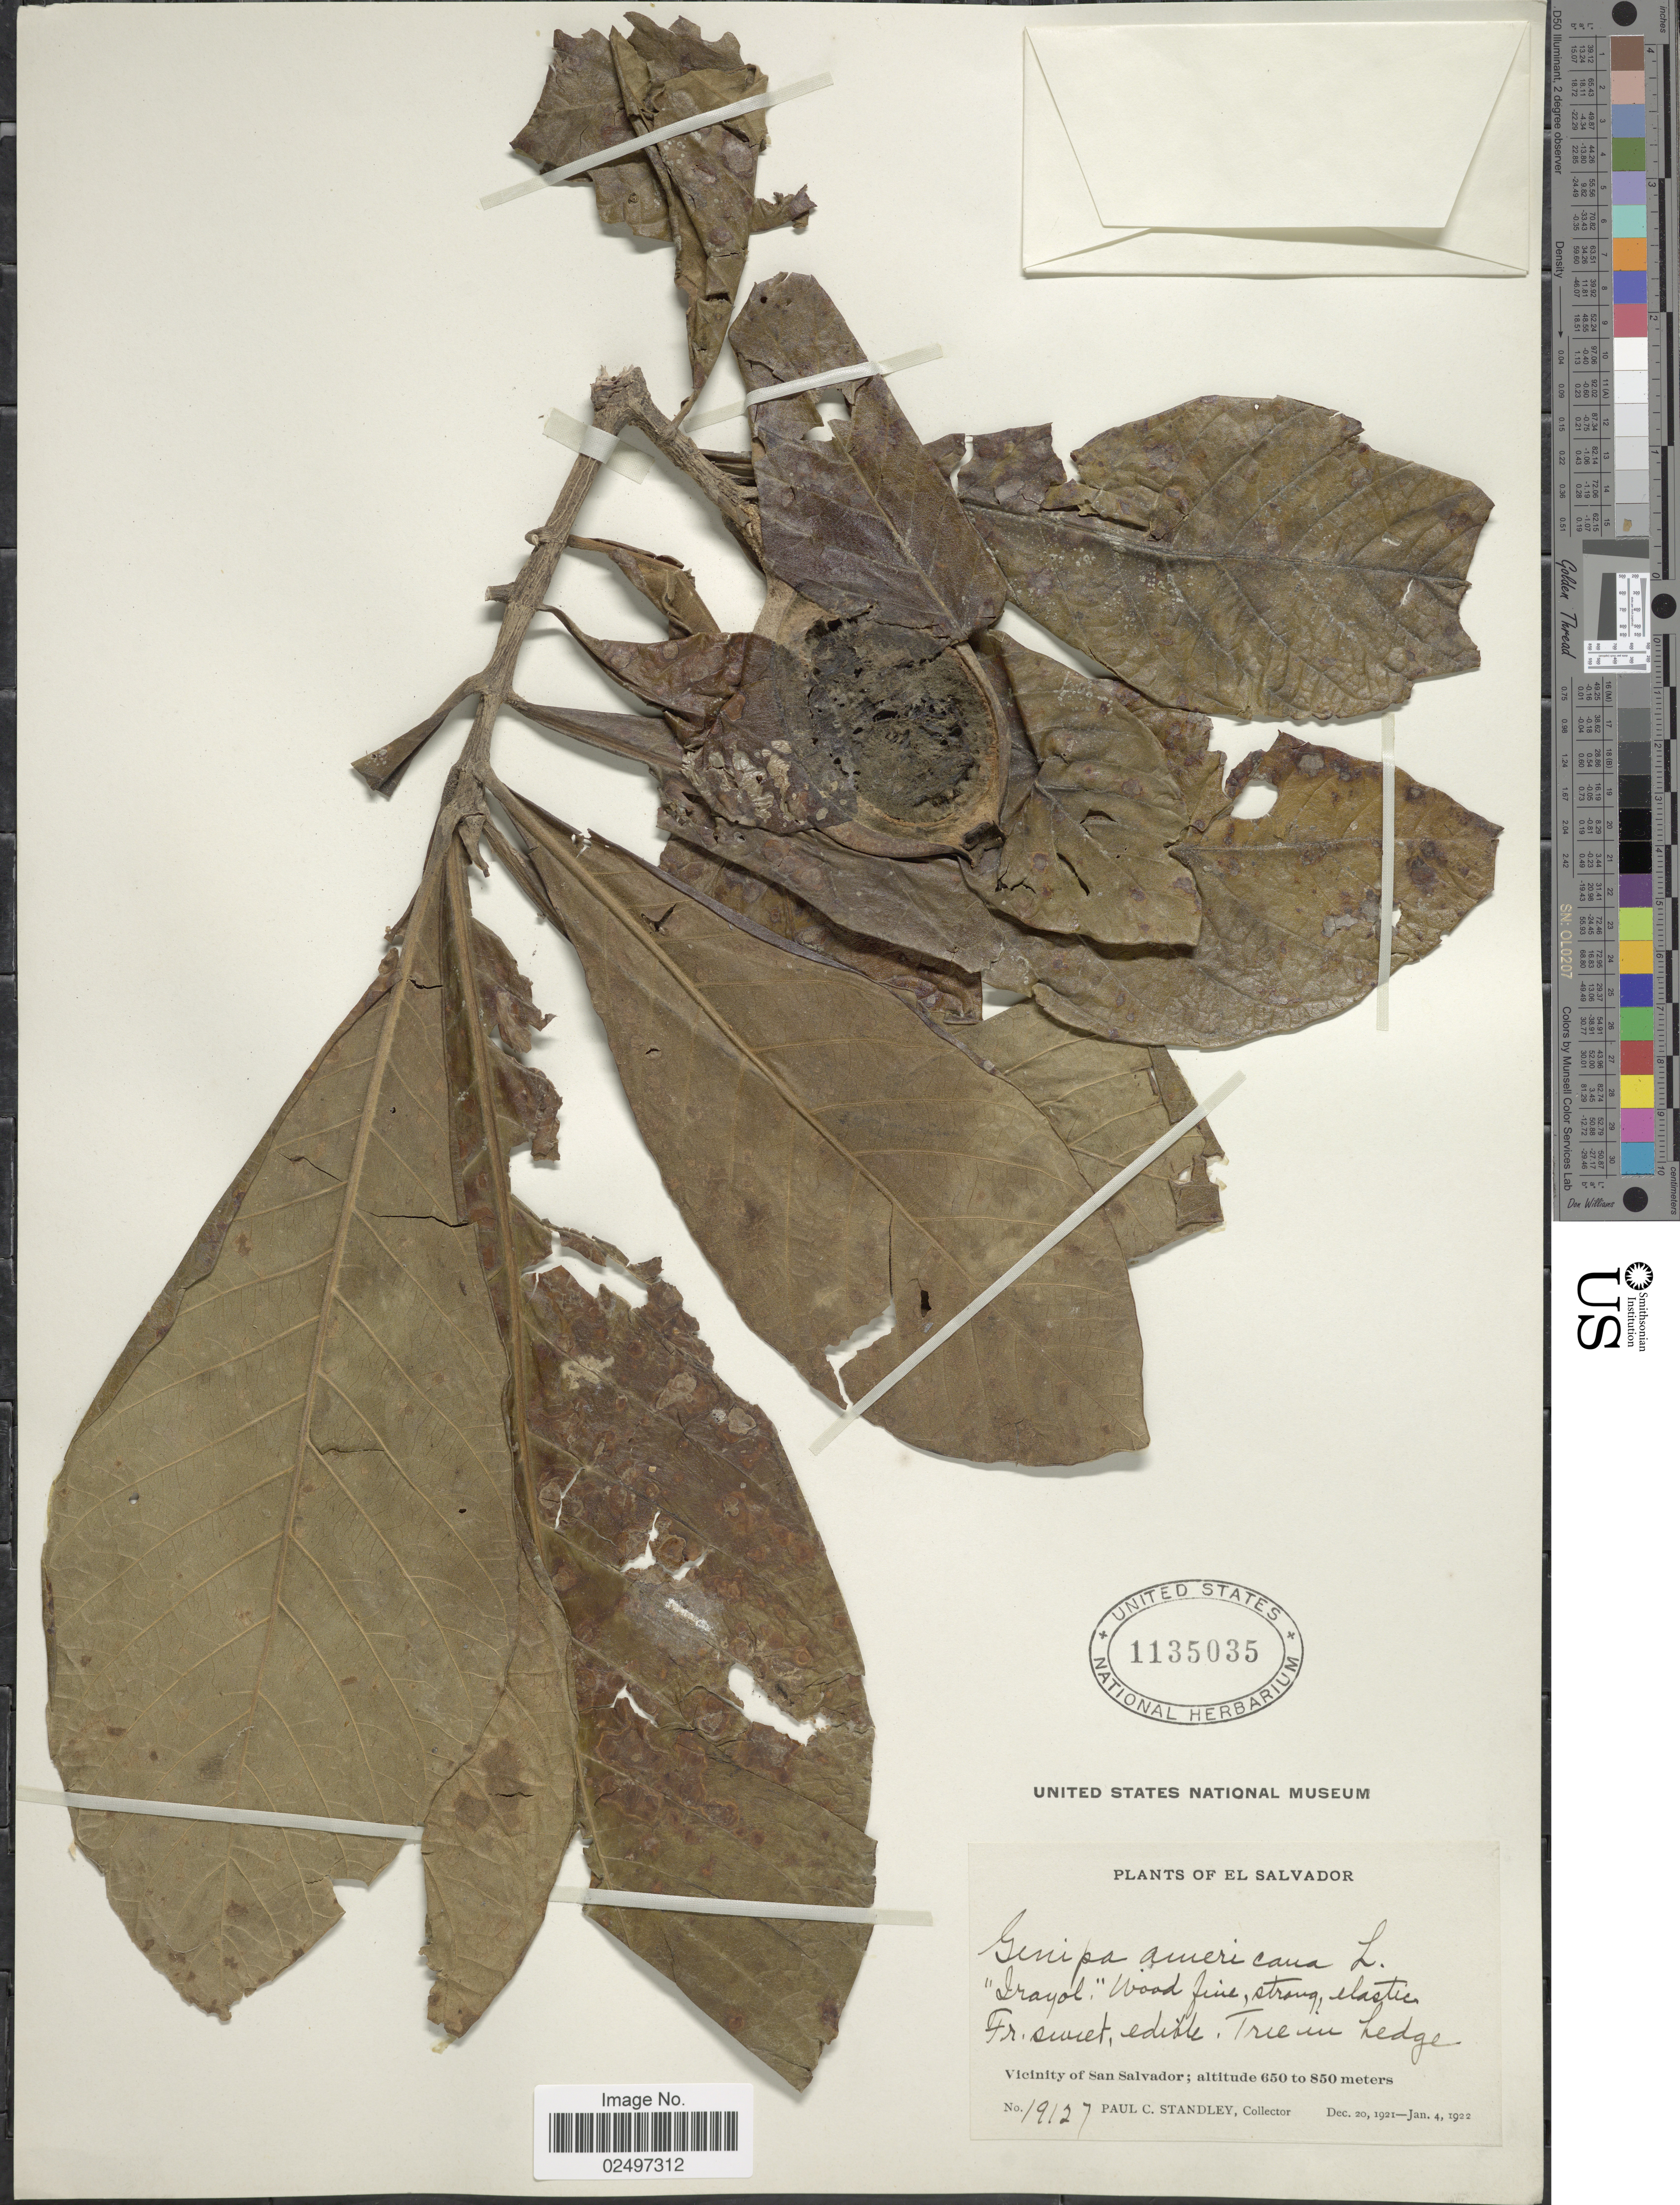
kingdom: Plantae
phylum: Tracheophyta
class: Magnoliopsida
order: Gentianales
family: Rubiaceae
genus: Genipa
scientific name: Genipa americana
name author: L.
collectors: P. C. Standley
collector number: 19127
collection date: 1921-12-20/1922-01-04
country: El Salvador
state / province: San Salvador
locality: Vicinity of San Salvador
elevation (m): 650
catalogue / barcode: US 1135035